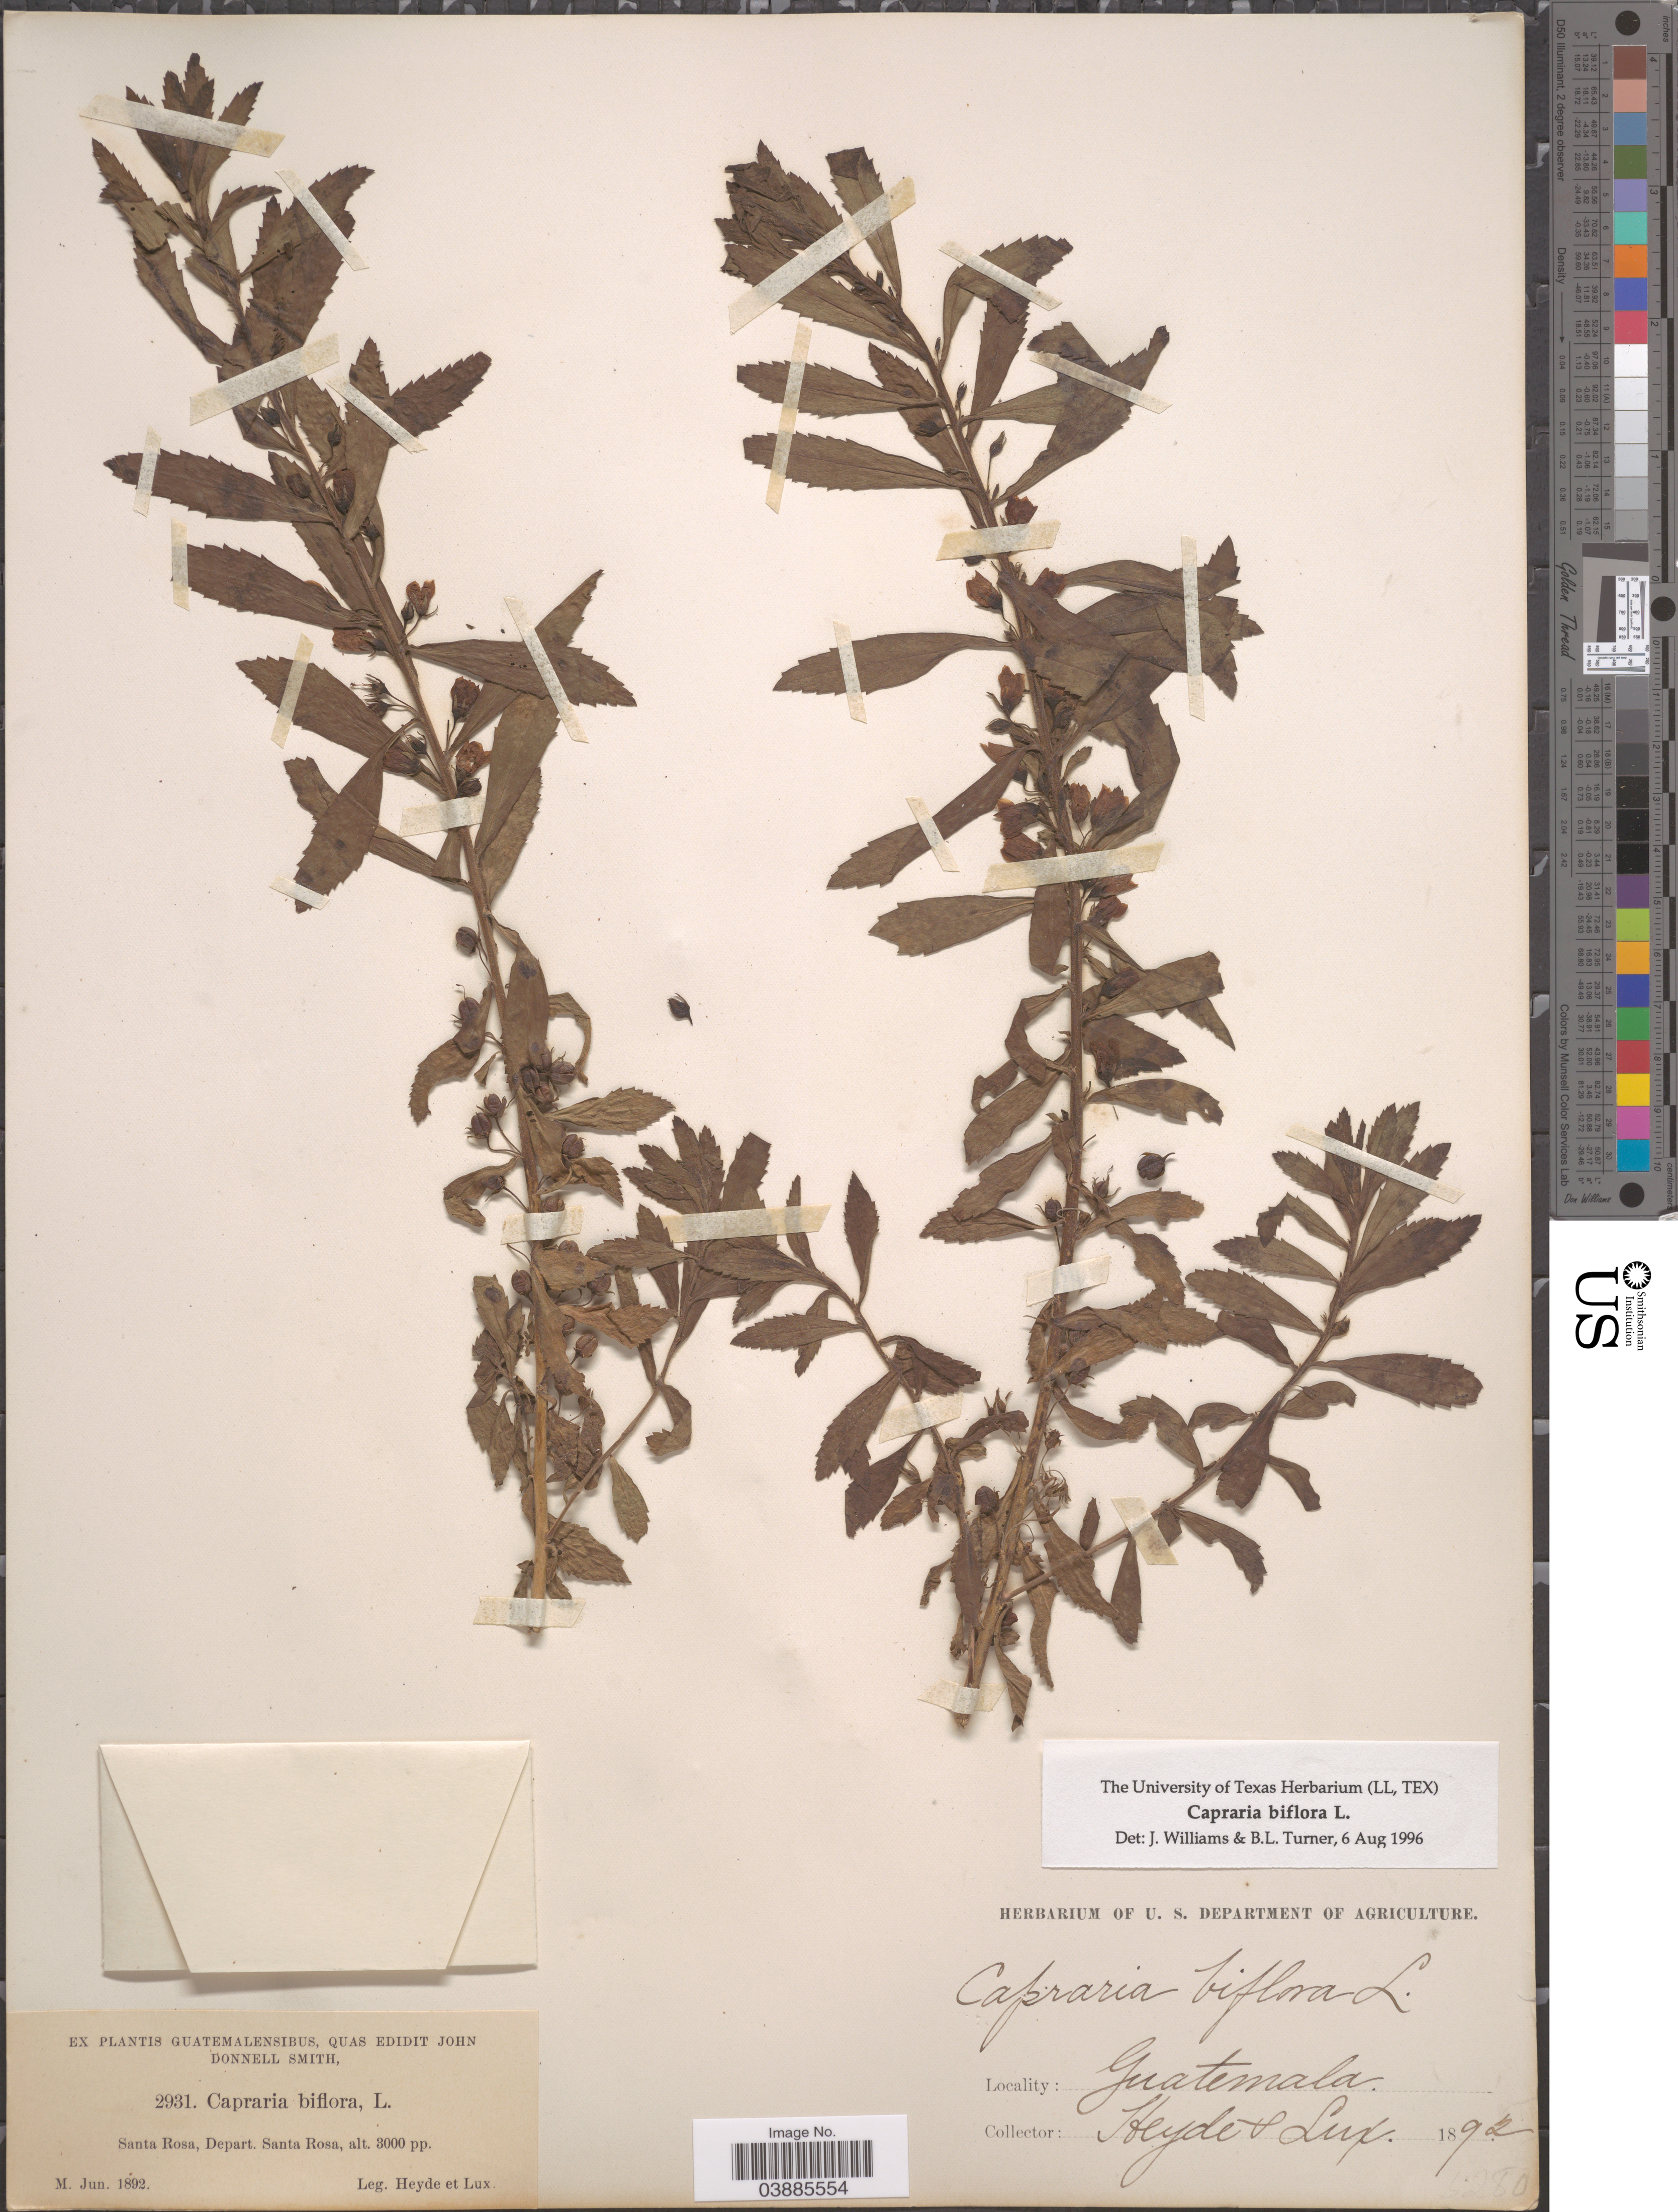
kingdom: Plantae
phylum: Tracheophyta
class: Magnoliopsida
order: Lamiales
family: Scrophulariaceae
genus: Capraria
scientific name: Capraria biflora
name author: L.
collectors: Heyde & Lux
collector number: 2931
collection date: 1892-06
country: Guatemala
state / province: Santa Rosa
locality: Santa Rosa, Depart. Santa Rosa.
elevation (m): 914